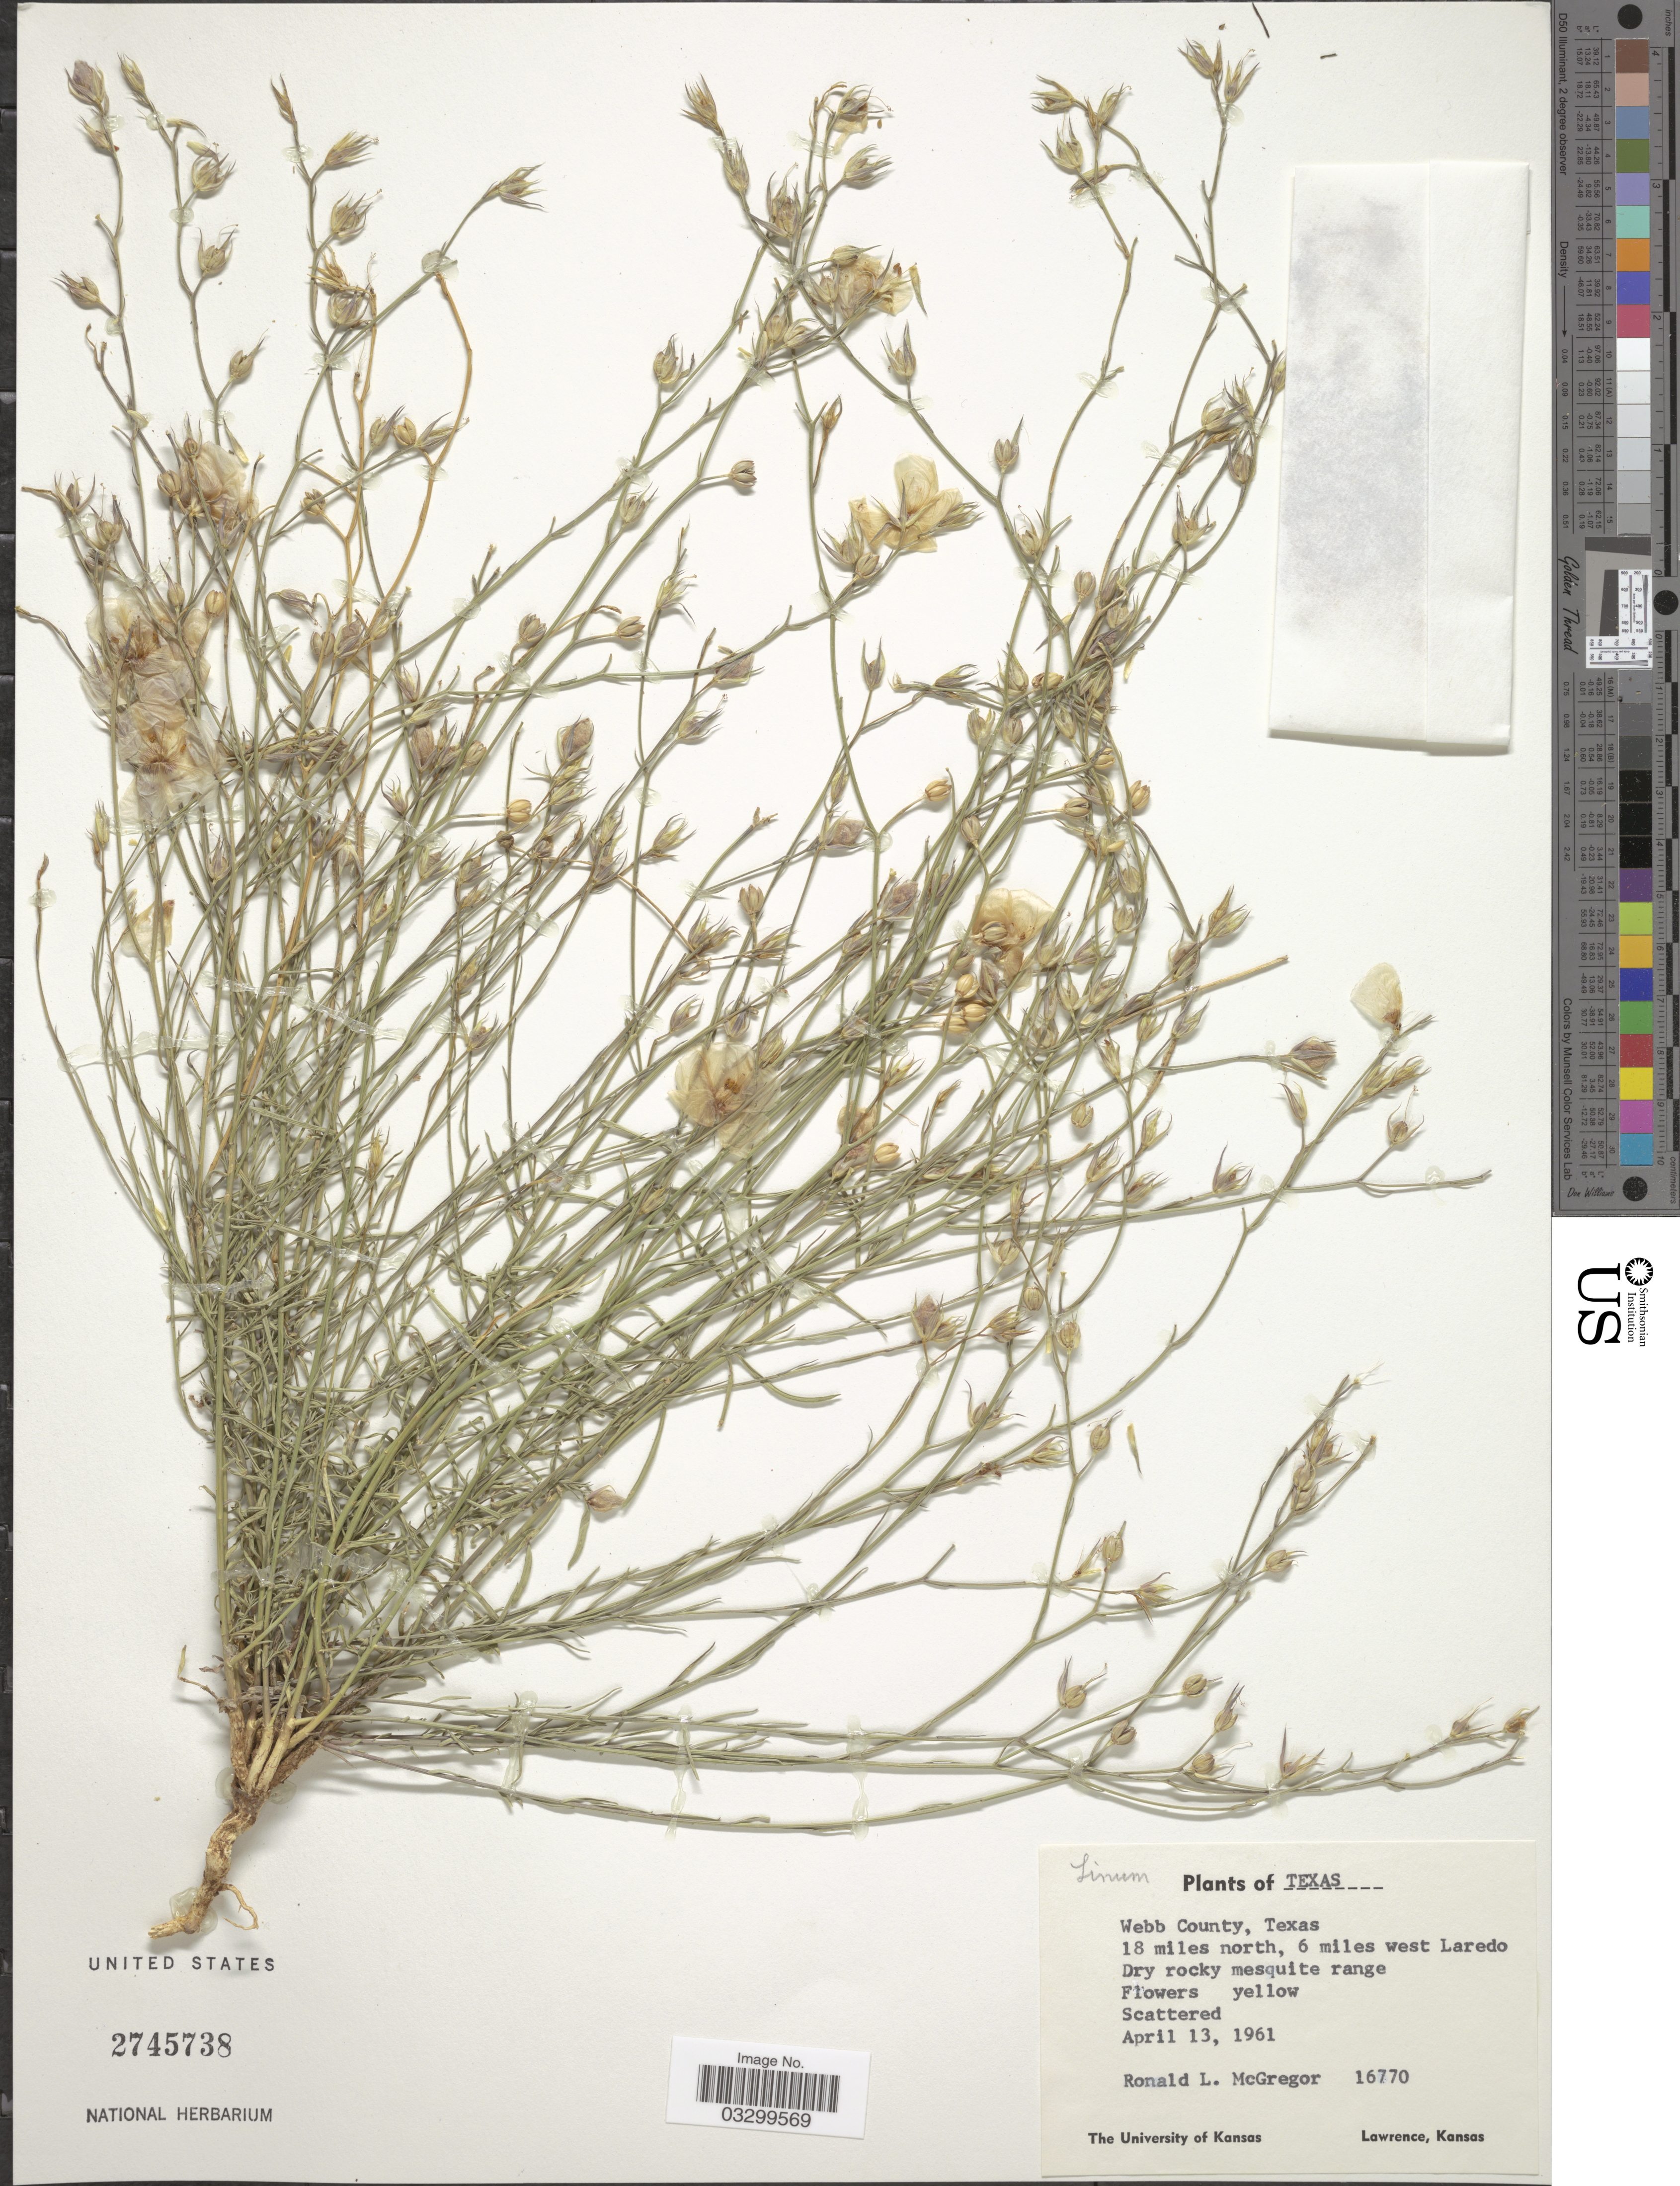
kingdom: Plantae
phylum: Tracheophyta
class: Magnoliopsida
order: Malpighiales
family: Linaceae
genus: Linum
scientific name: Linum sp.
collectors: R. McGregor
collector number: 16770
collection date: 1961-04-13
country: United States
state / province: Texas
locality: Webb County. 18 miles north, 6 miles west Laredo.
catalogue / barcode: US 2745738